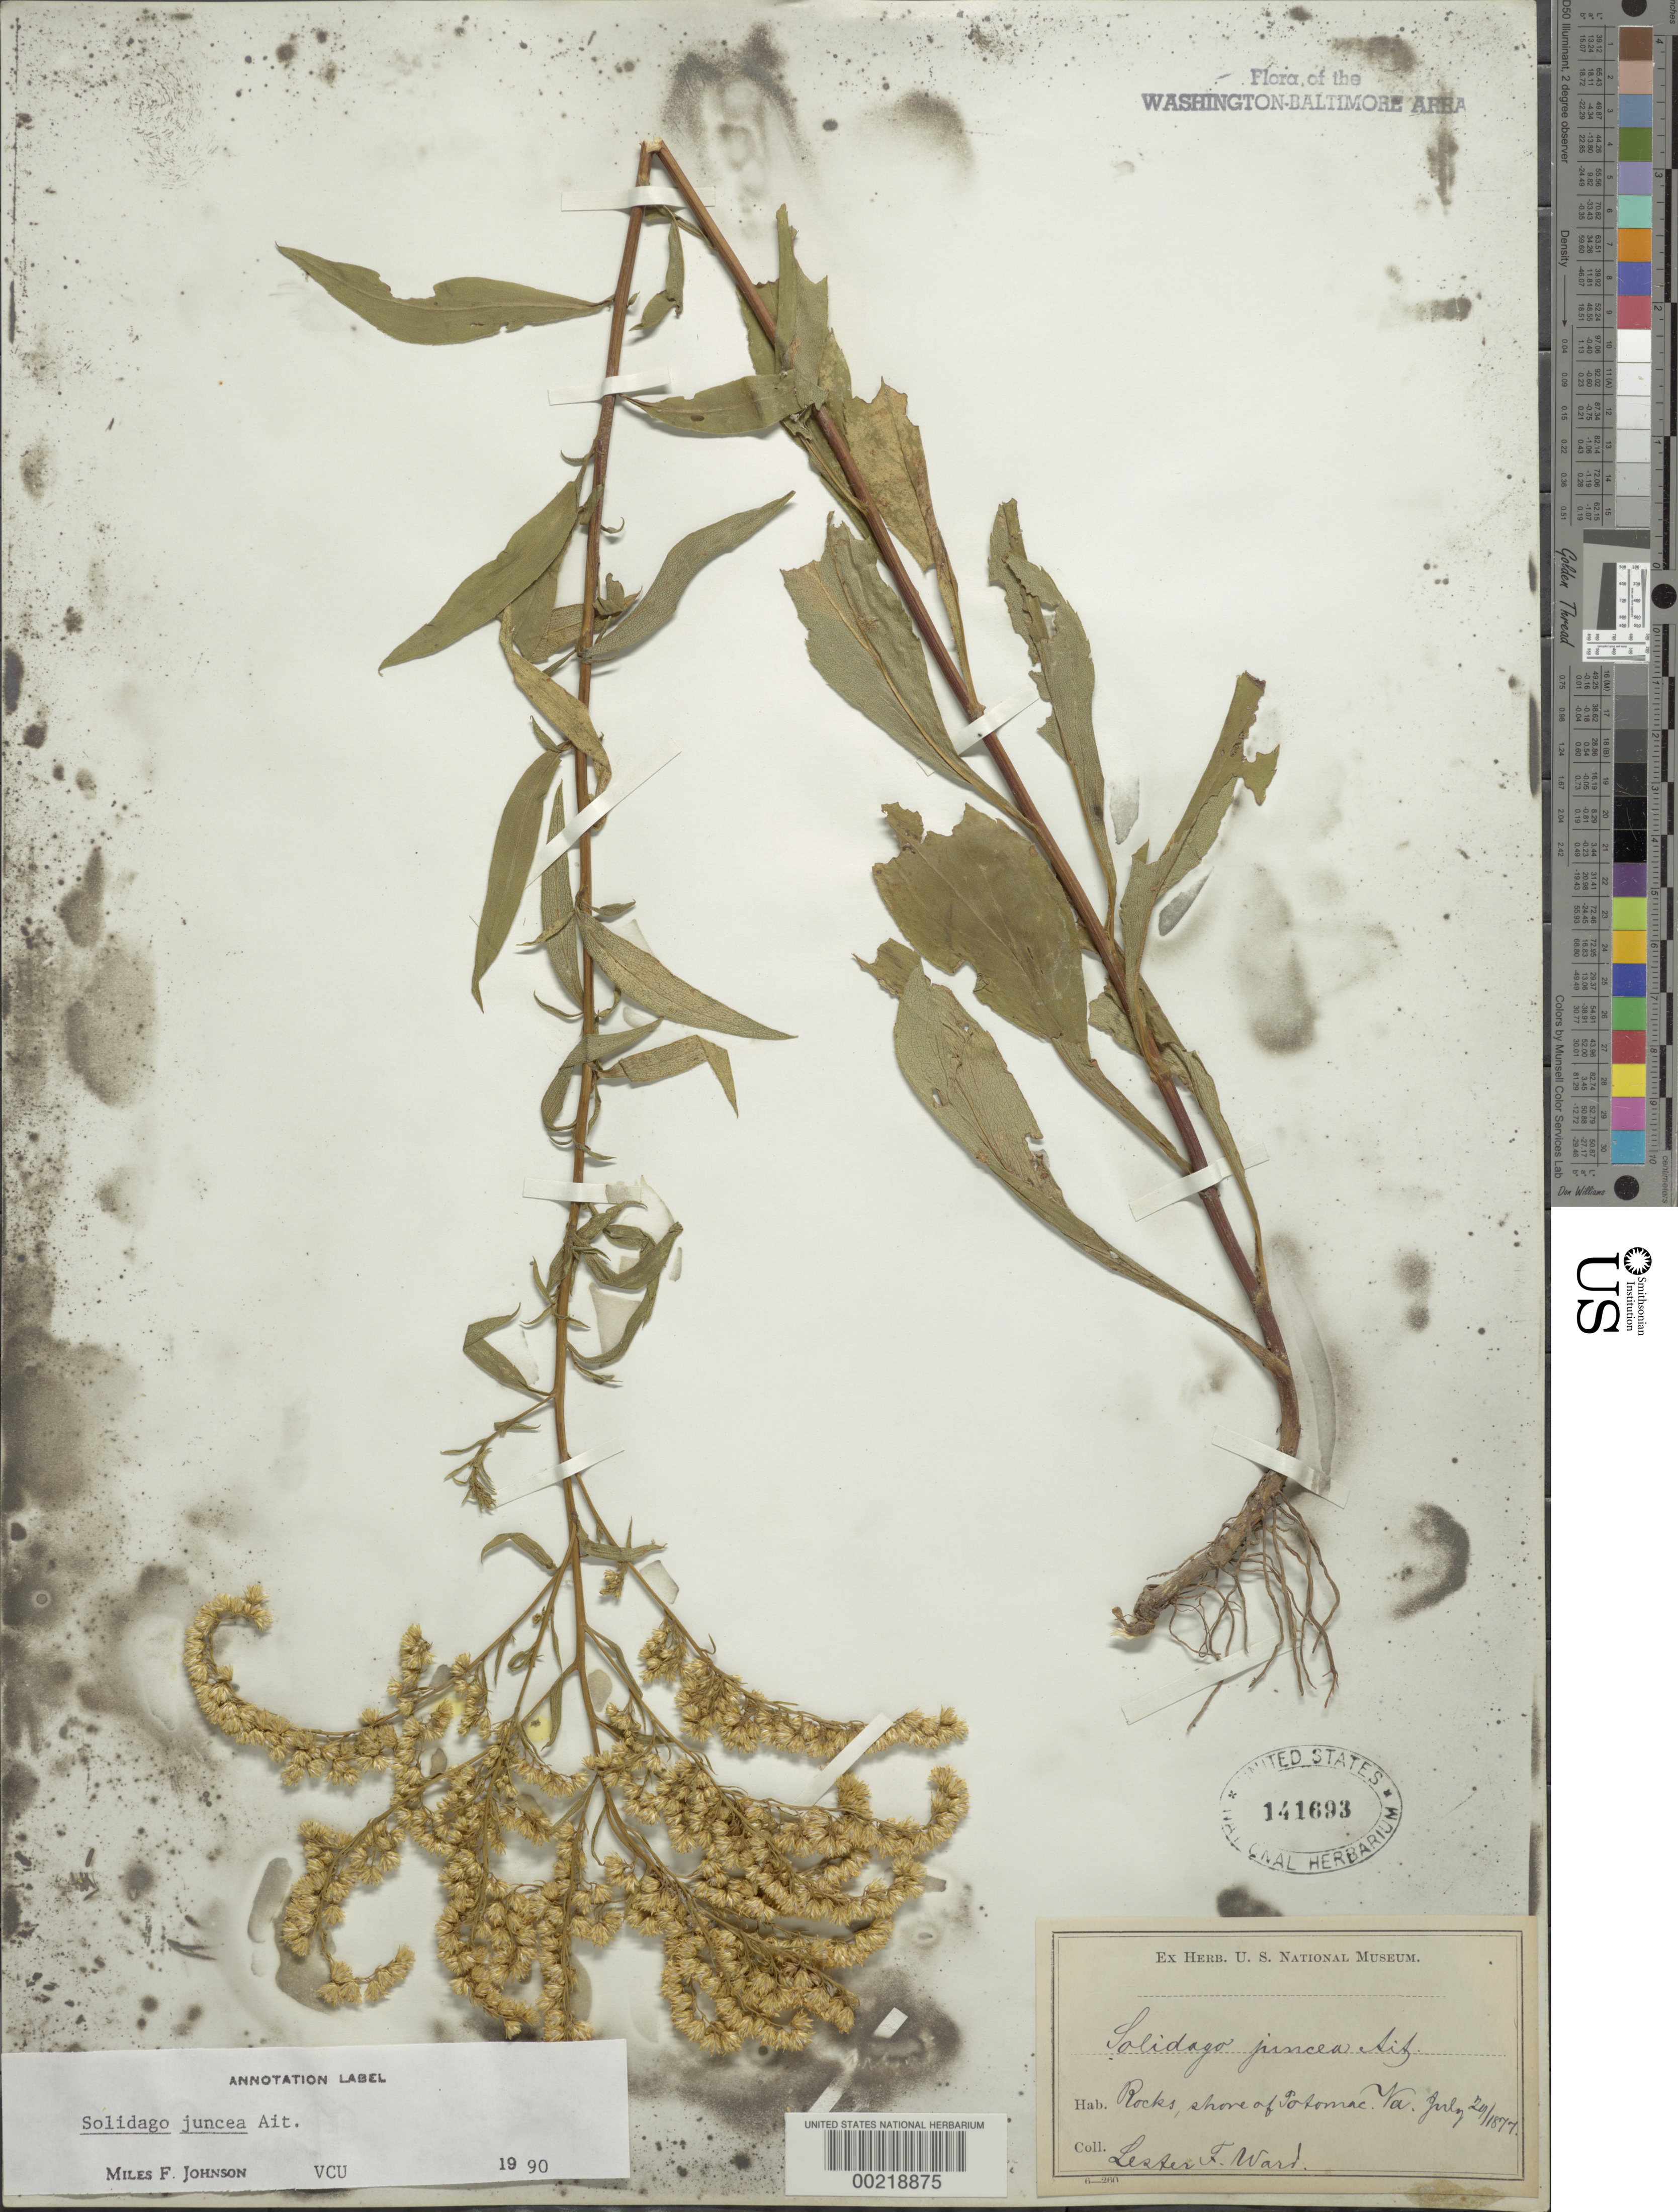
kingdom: Plantae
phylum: Tracheophyta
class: Magnoliopsida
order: Asterales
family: Asteraceae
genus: Solidago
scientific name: Solidago juncea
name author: Aiton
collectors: L. F. Ward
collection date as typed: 29 Jul 1877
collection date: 1877-07-29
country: United States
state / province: Virginia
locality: Potomac shore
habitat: Rocks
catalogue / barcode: US 141693